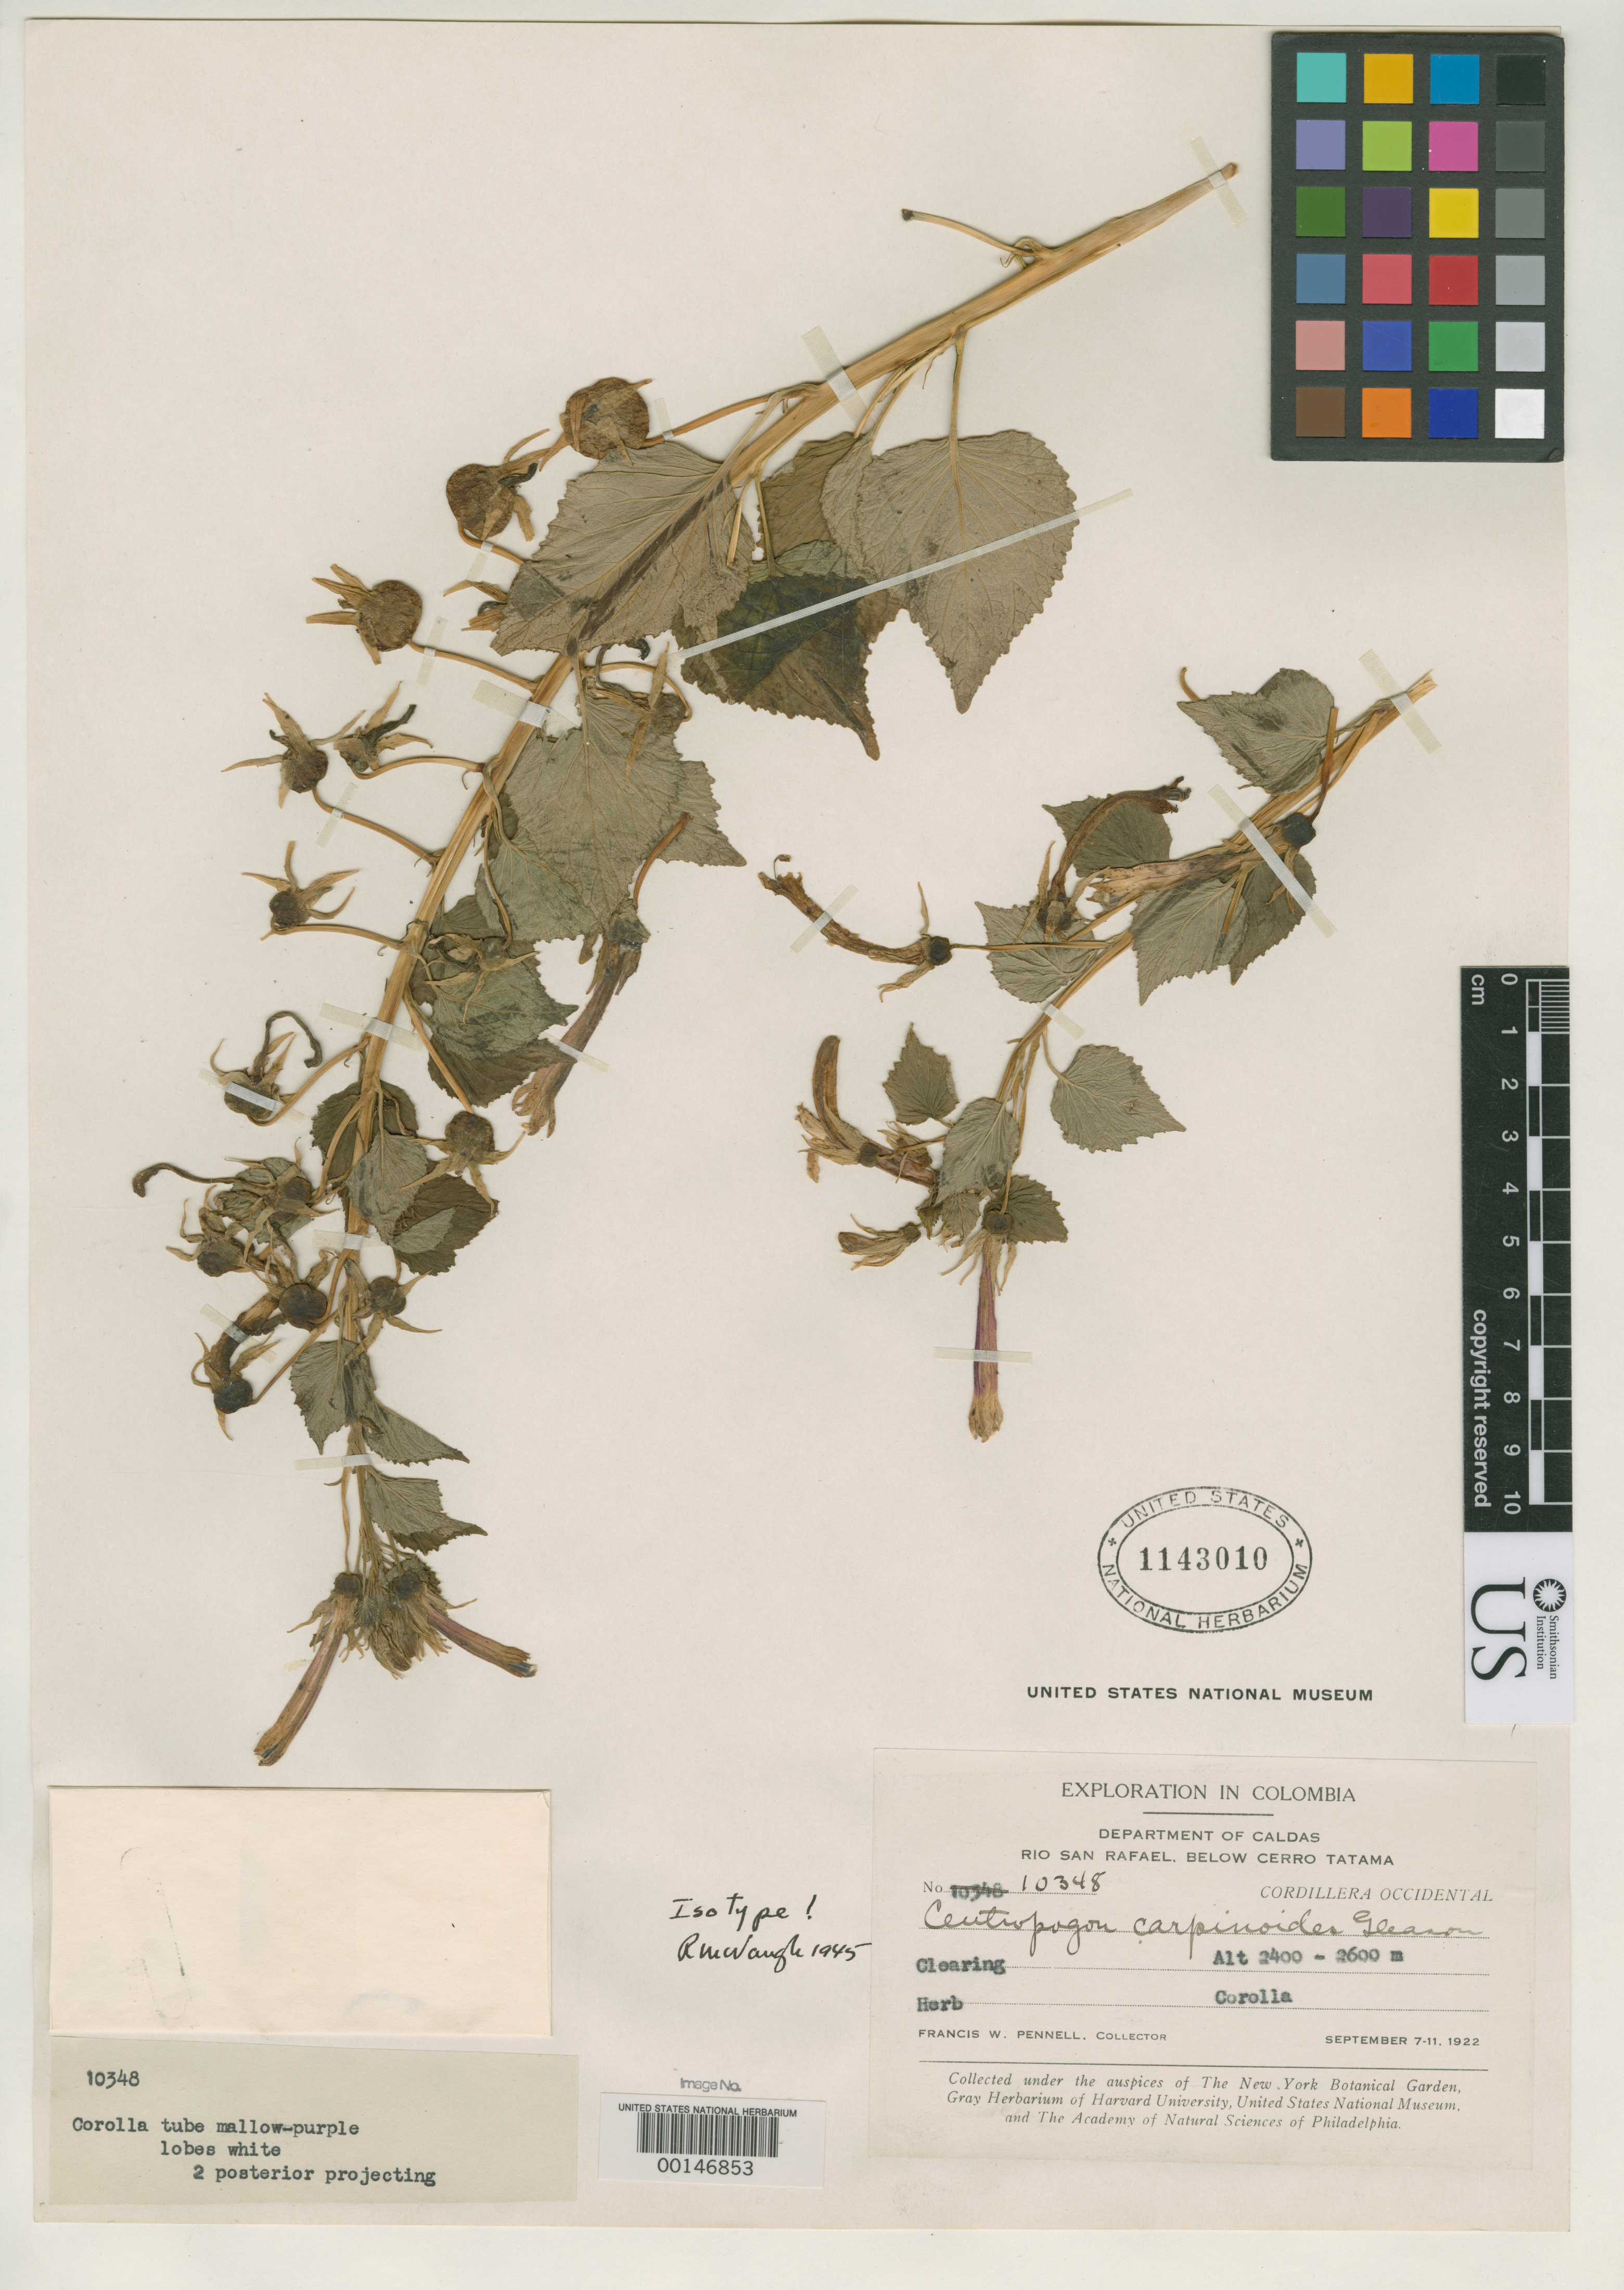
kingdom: Plantae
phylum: Tracheophyta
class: Magnoliopsida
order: Asterales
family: Campanulaceae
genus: Centropogon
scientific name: Centropogon carpinoides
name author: Gleason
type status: Isotype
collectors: F. W. Pennell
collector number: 10348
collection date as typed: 07 Sep 1922 to 11 Sep 1922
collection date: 1922-09-07/1922-09-11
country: Colombia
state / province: Caldas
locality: Rio San Refael.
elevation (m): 2400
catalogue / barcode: US 1143010